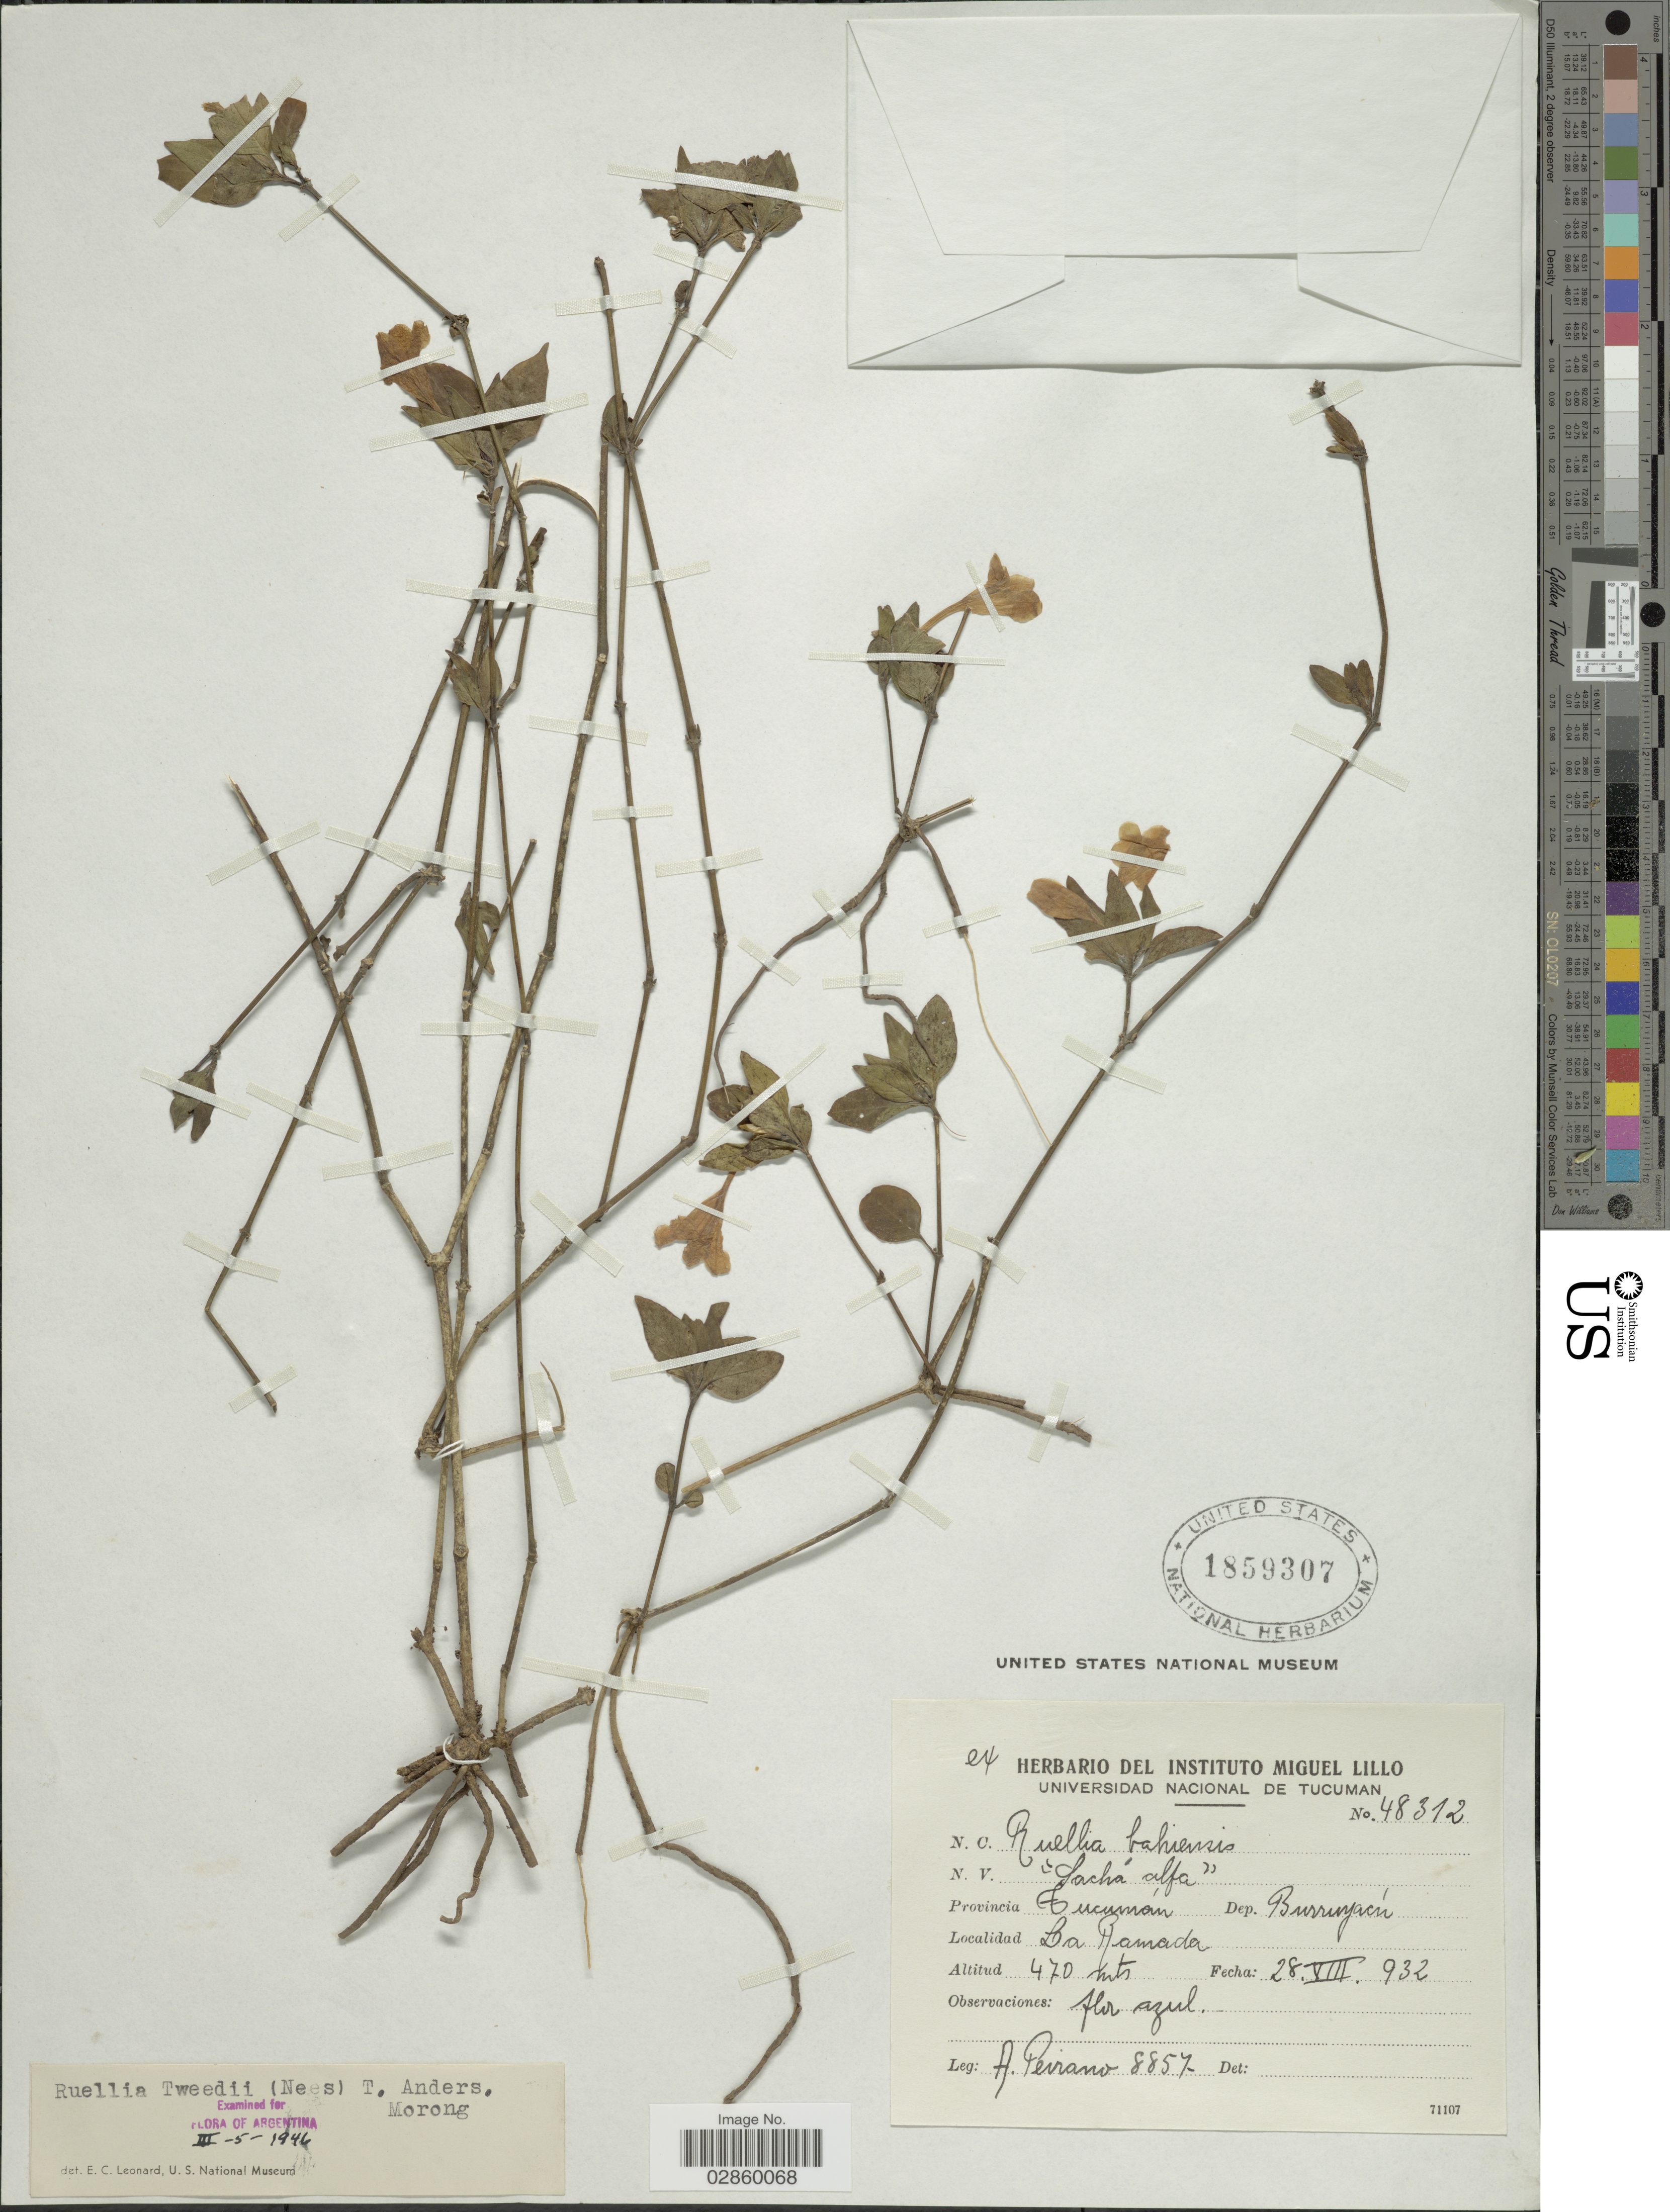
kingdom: Plantae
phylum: Tracheophyta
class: Magnoliopsida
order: Lamiales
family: Acanthaceae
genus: Ruellia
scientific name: Ruellia erythropus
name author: (Nees) Lindau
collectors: A. Peirano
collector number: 8857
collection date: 1932-08-28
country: Argentina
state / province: Tucuman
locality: Provincia Tucumán, Dep. Burruyacu, La Ramada.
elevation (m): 470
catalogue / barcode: US 1859307